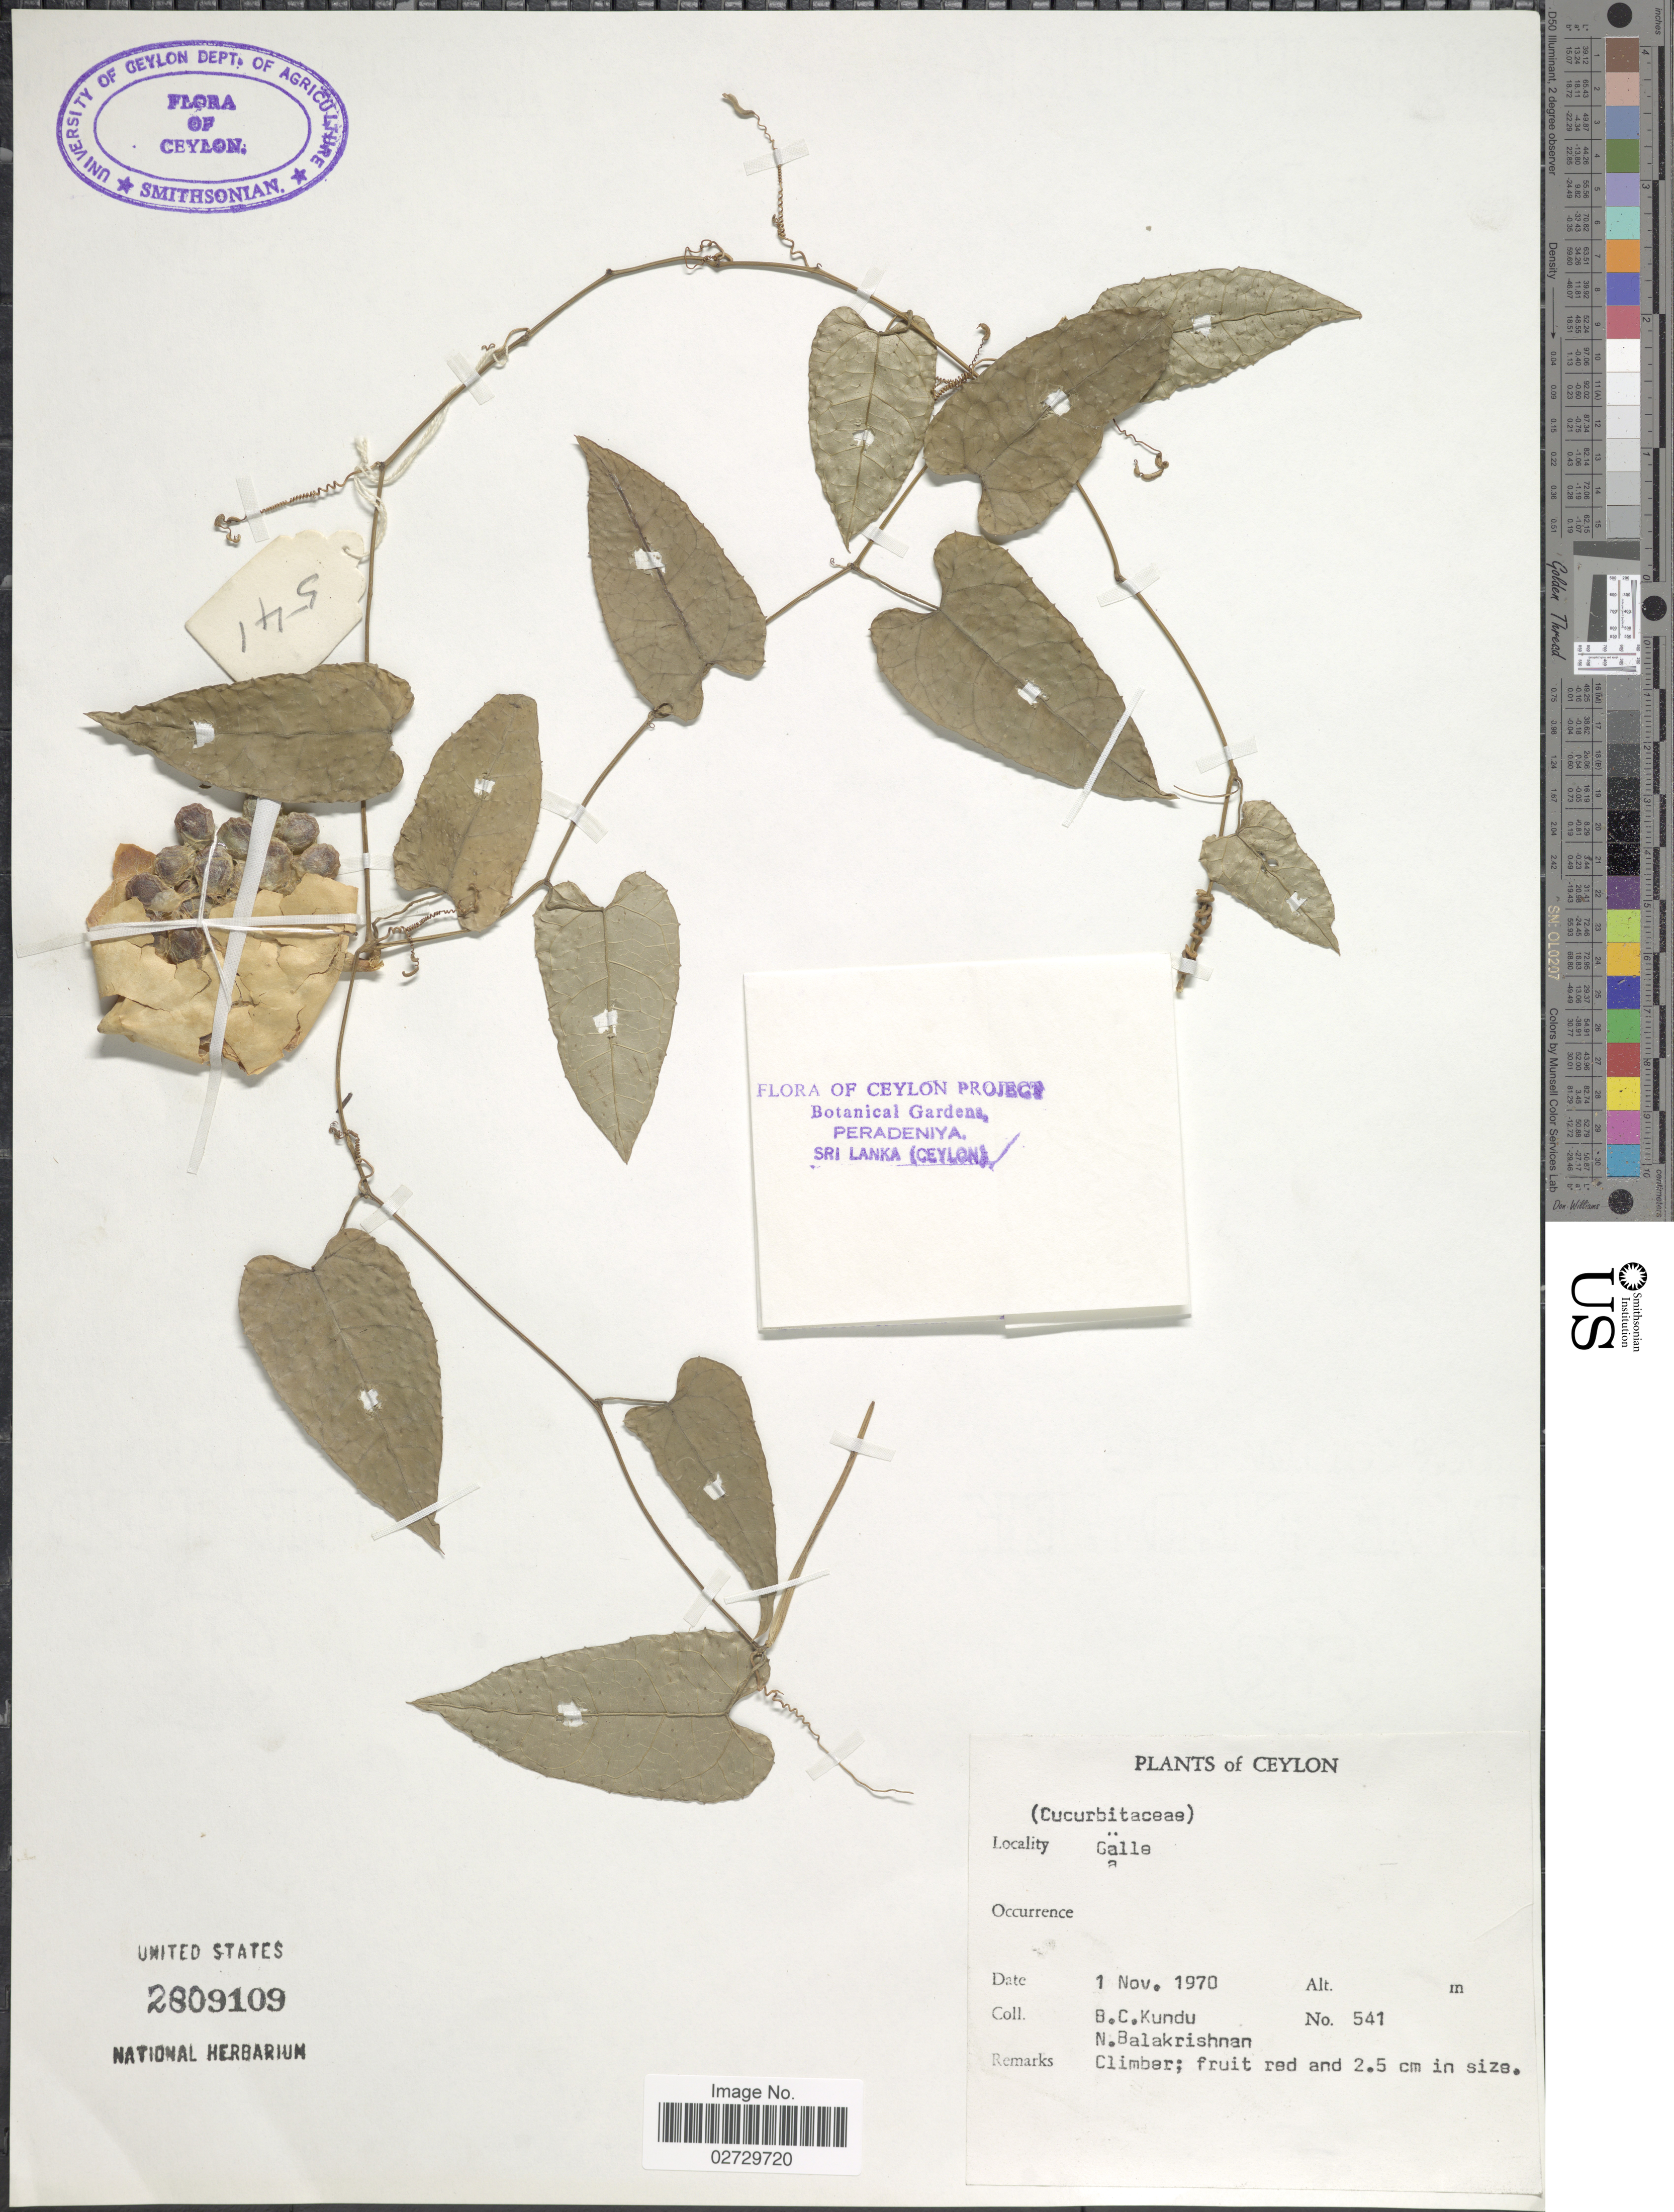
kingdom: Plantae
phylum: Tracheophyta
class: Magnoliopsida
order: Cucurbitales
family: Cucurbitaceae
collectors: B. C. Kundu & N. Balakrishnan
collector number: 541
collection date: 1970-11-01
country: Sri Lanka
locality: Ceylon, Galle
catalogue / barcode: US 2809109